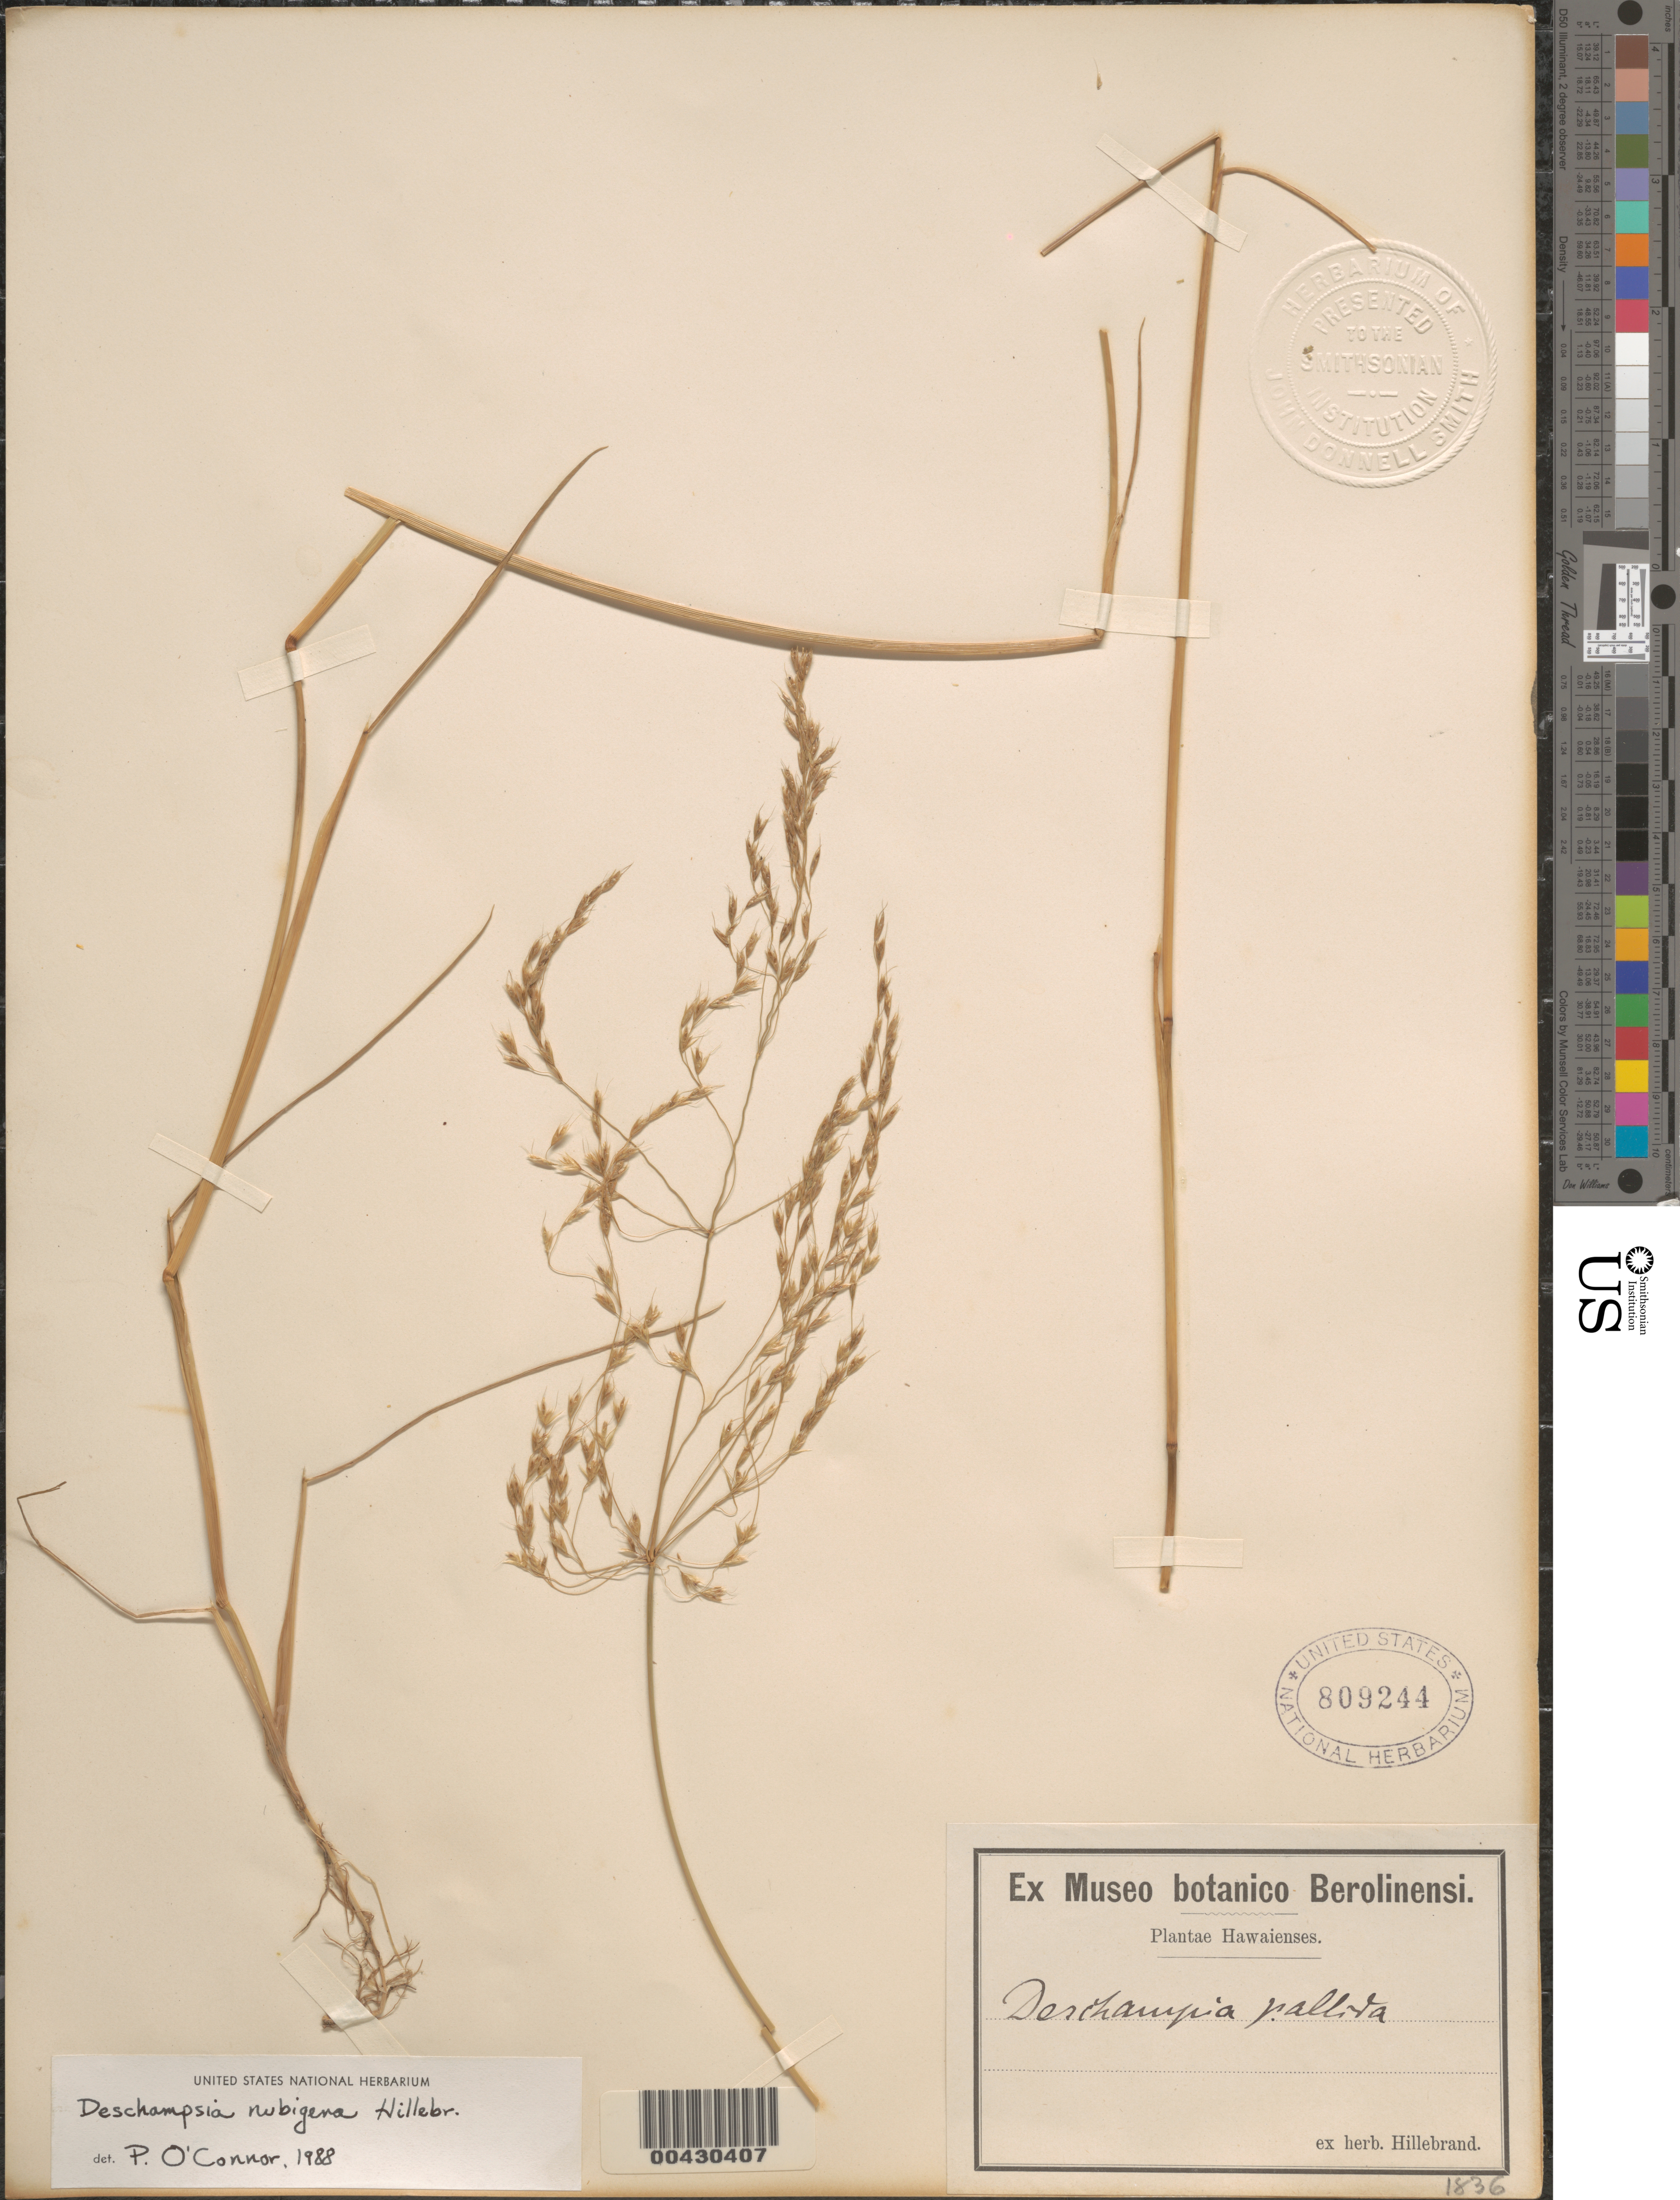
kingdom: Plantae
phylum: Tracheophyta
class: Liliopsida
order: Poales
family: Poaceae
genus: Deschampsia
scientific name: Deschampsia nubigena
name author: Hillebr.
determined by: O'Connor, P.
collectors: W. Hillebrand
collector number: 1836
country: United States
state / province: Hawaii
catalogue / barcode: US 809244